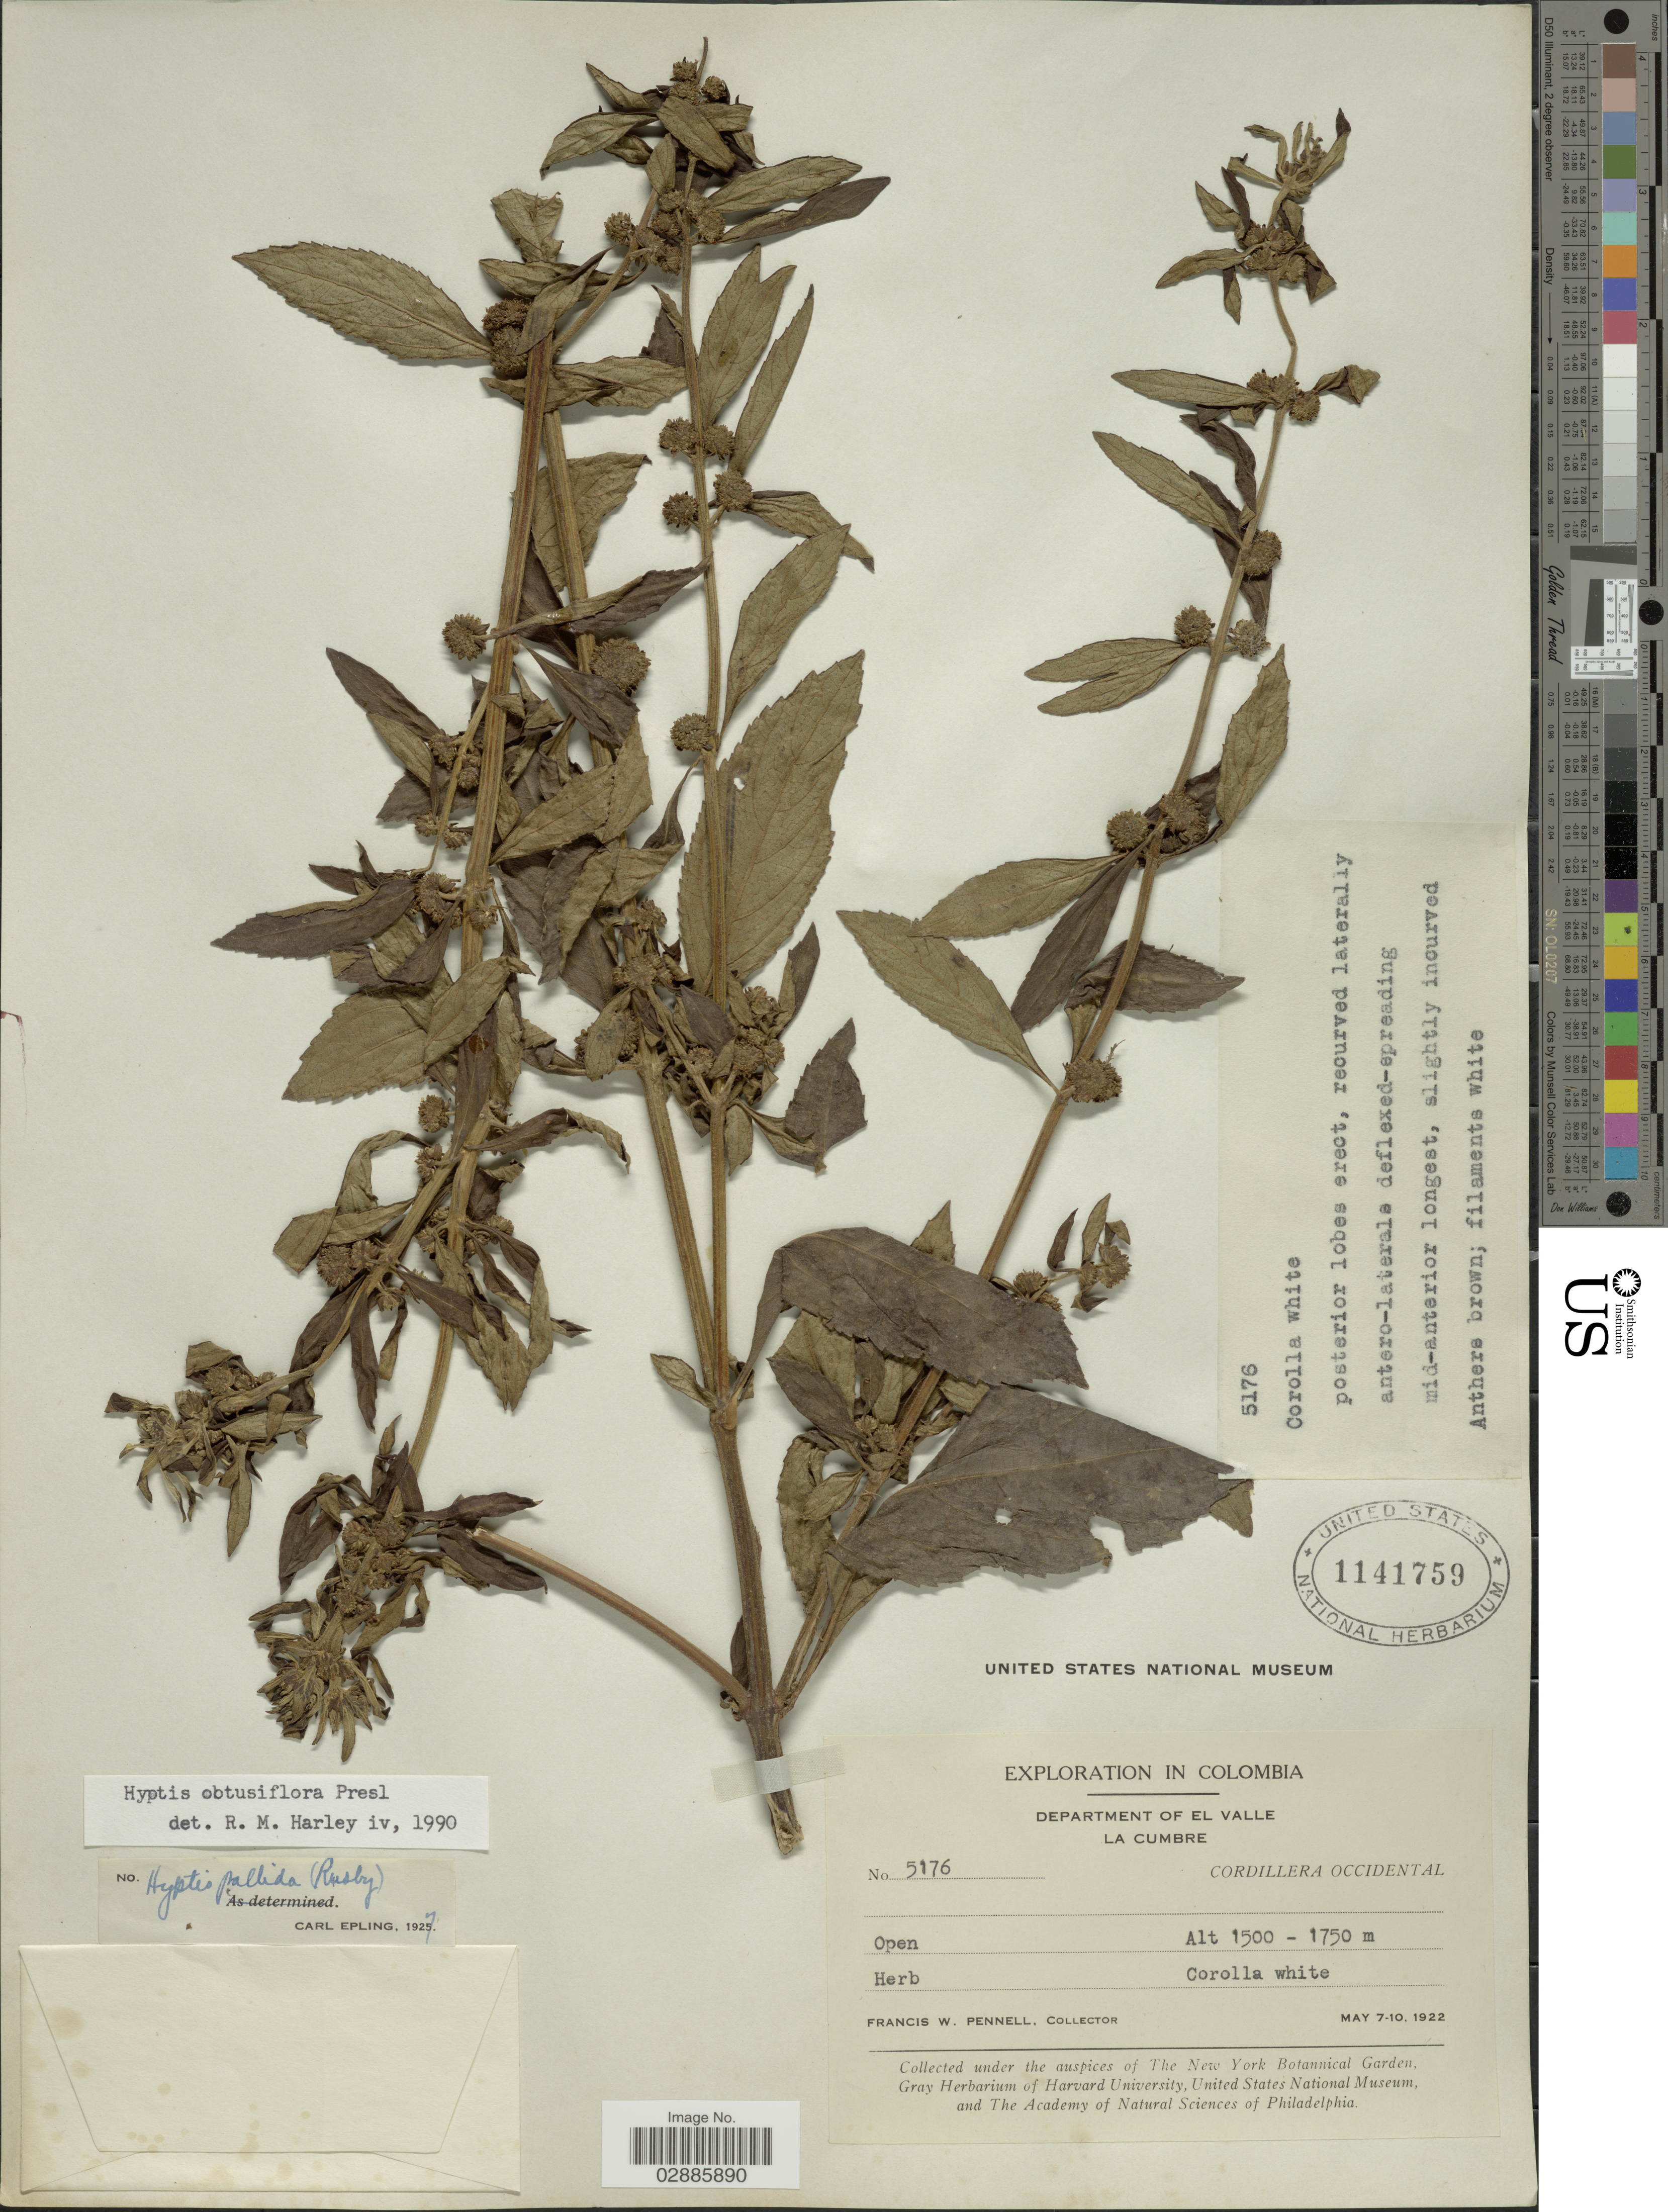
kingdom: Plantae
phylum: Tracheophyta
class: Magnoliopsida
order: Lamiales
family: Lamiaceae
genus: Hyptis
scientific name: Hyptis obtusiflora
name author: C. Presl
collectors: F. W. Pennell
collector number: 5176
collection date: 1922-05-07/1922-05-10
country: Colombia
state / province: Valle del Cauca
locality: Department of El Valle, La Cumbre, Cordillera Occidental.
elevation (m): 1500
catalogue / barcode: US 1141759